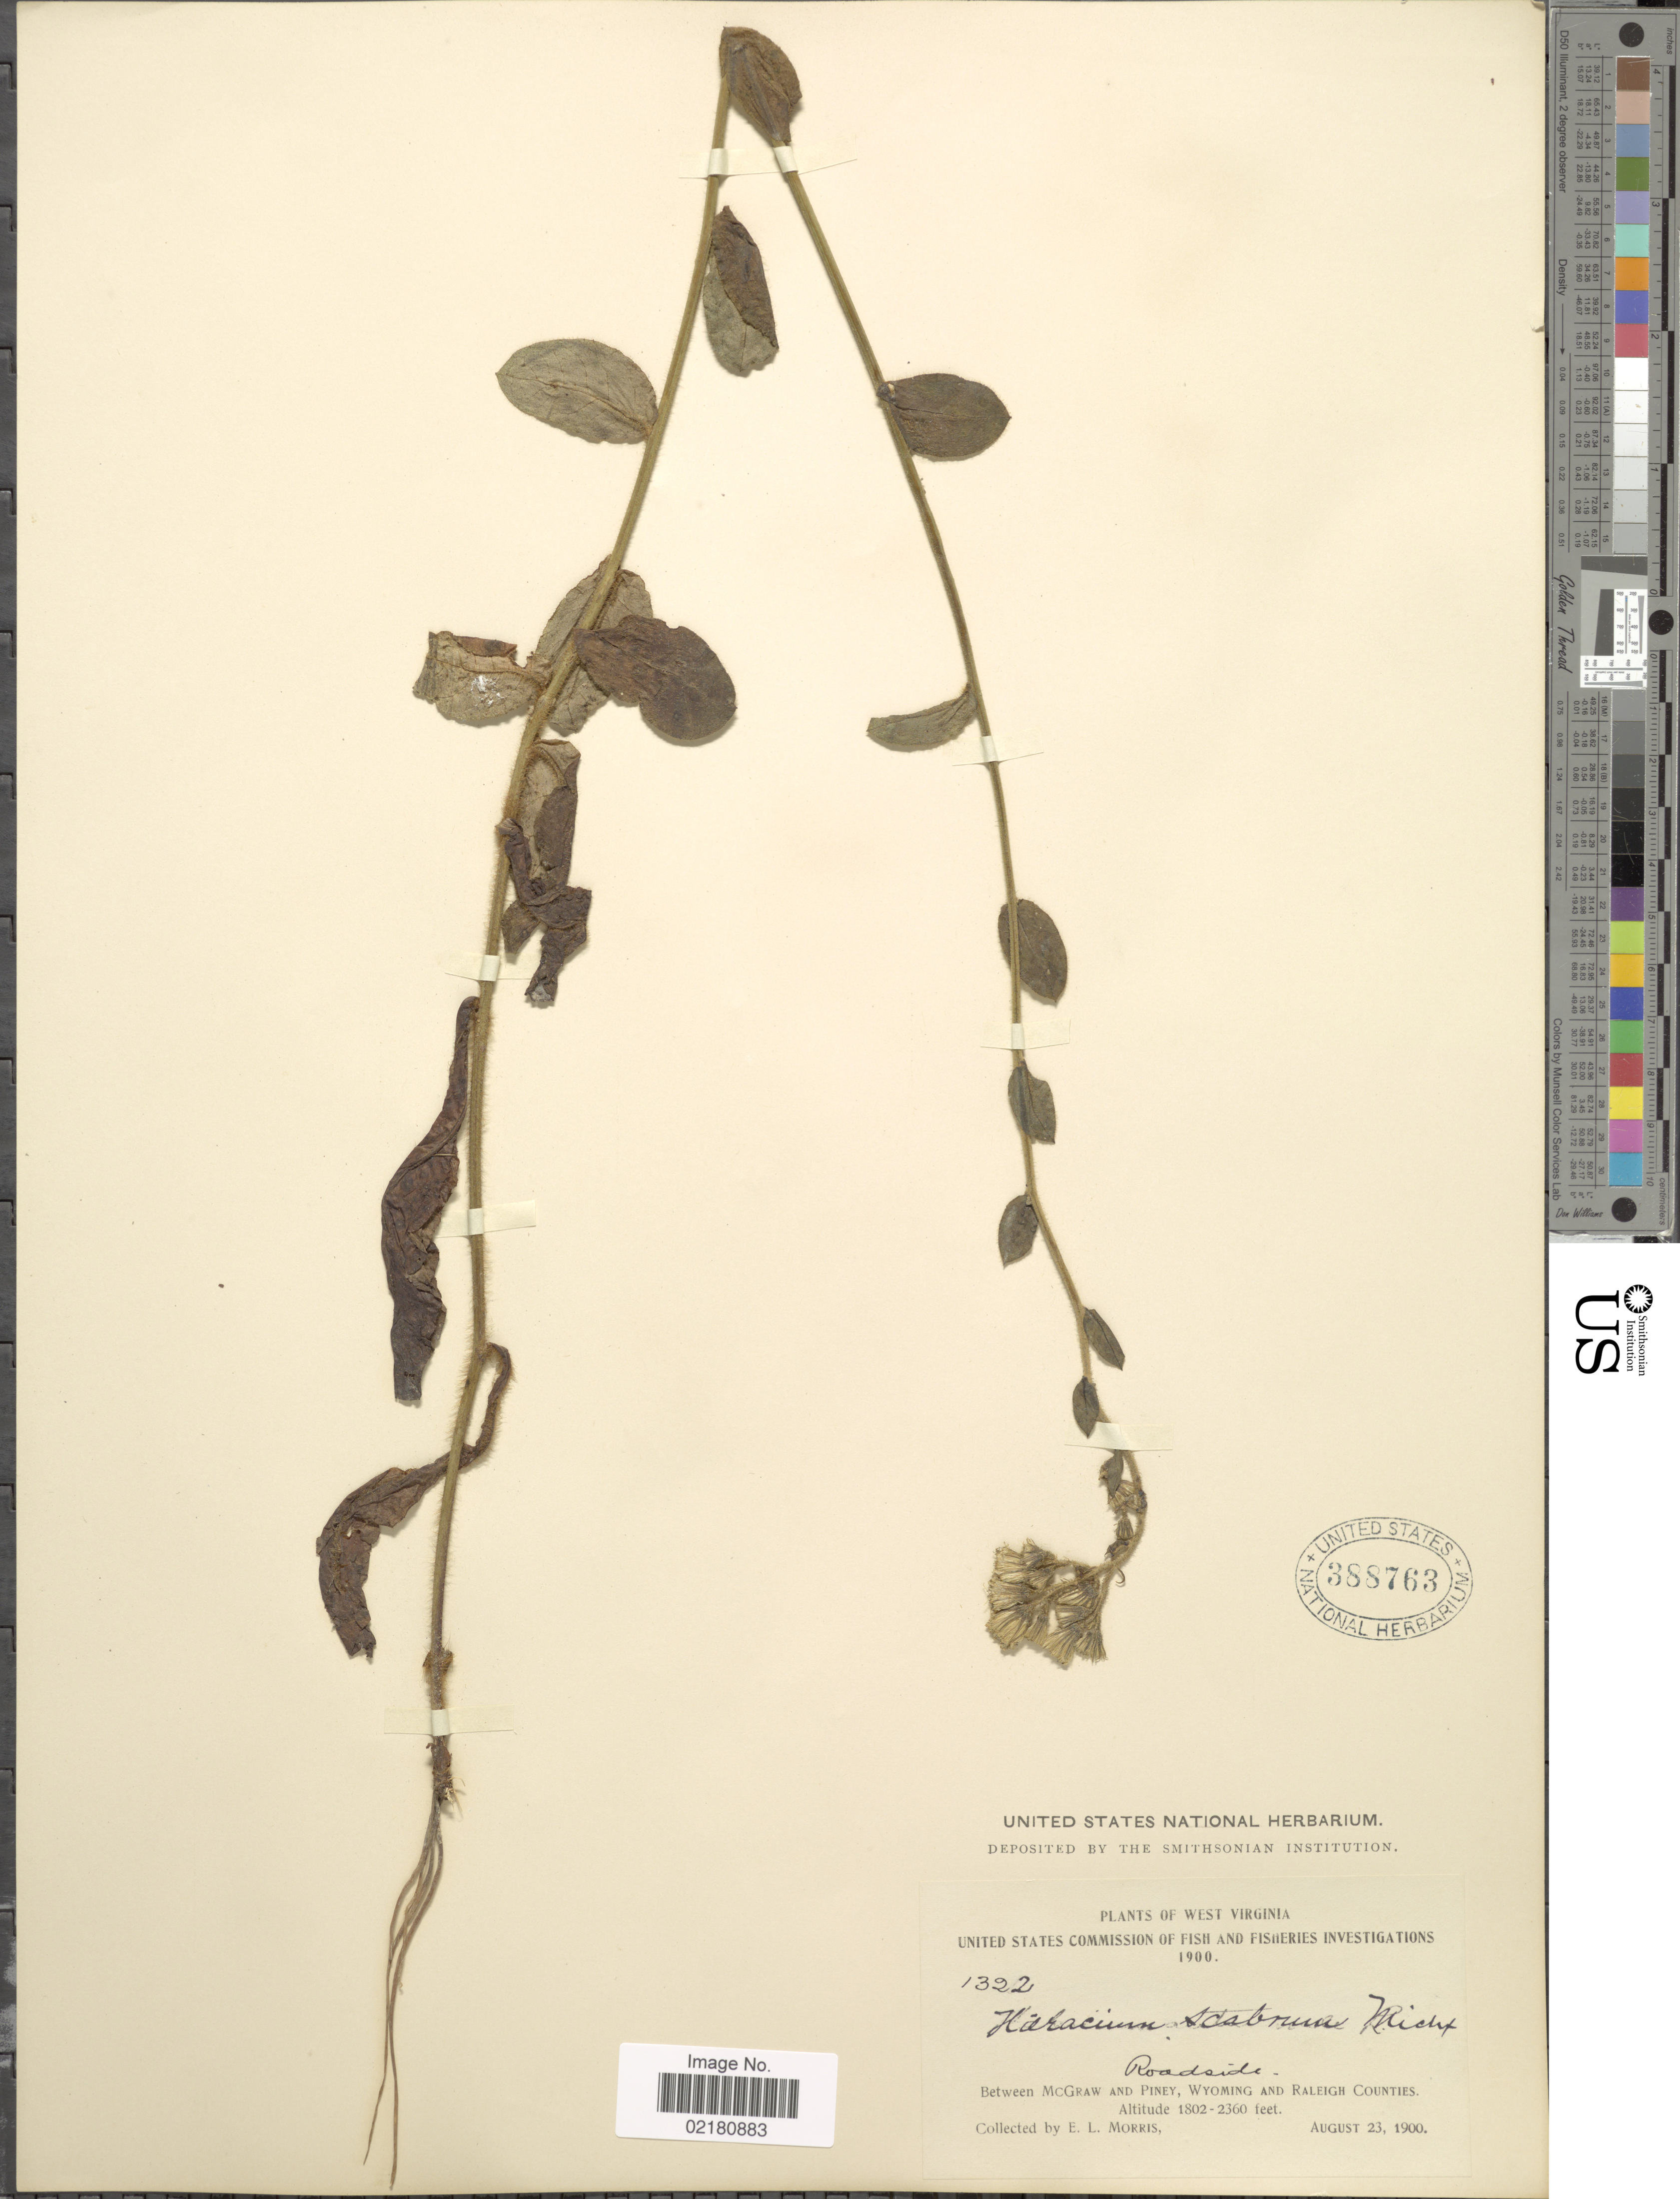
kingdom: Plantae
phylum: Tracheophyta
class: Magnoliopsida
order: Asterales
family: Asteraceae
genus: Pilosella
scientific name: Pilosella verruculata subsp. verruculata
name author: (Link) Soják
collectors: E. Morris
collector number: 1322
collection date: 1900-08-23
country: United States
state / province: West Virginia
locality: Roadside. Between McGraw and PINEY, WYOMIG AND RALEIGH COUNTIES.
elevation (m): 549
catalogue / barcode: US 388763